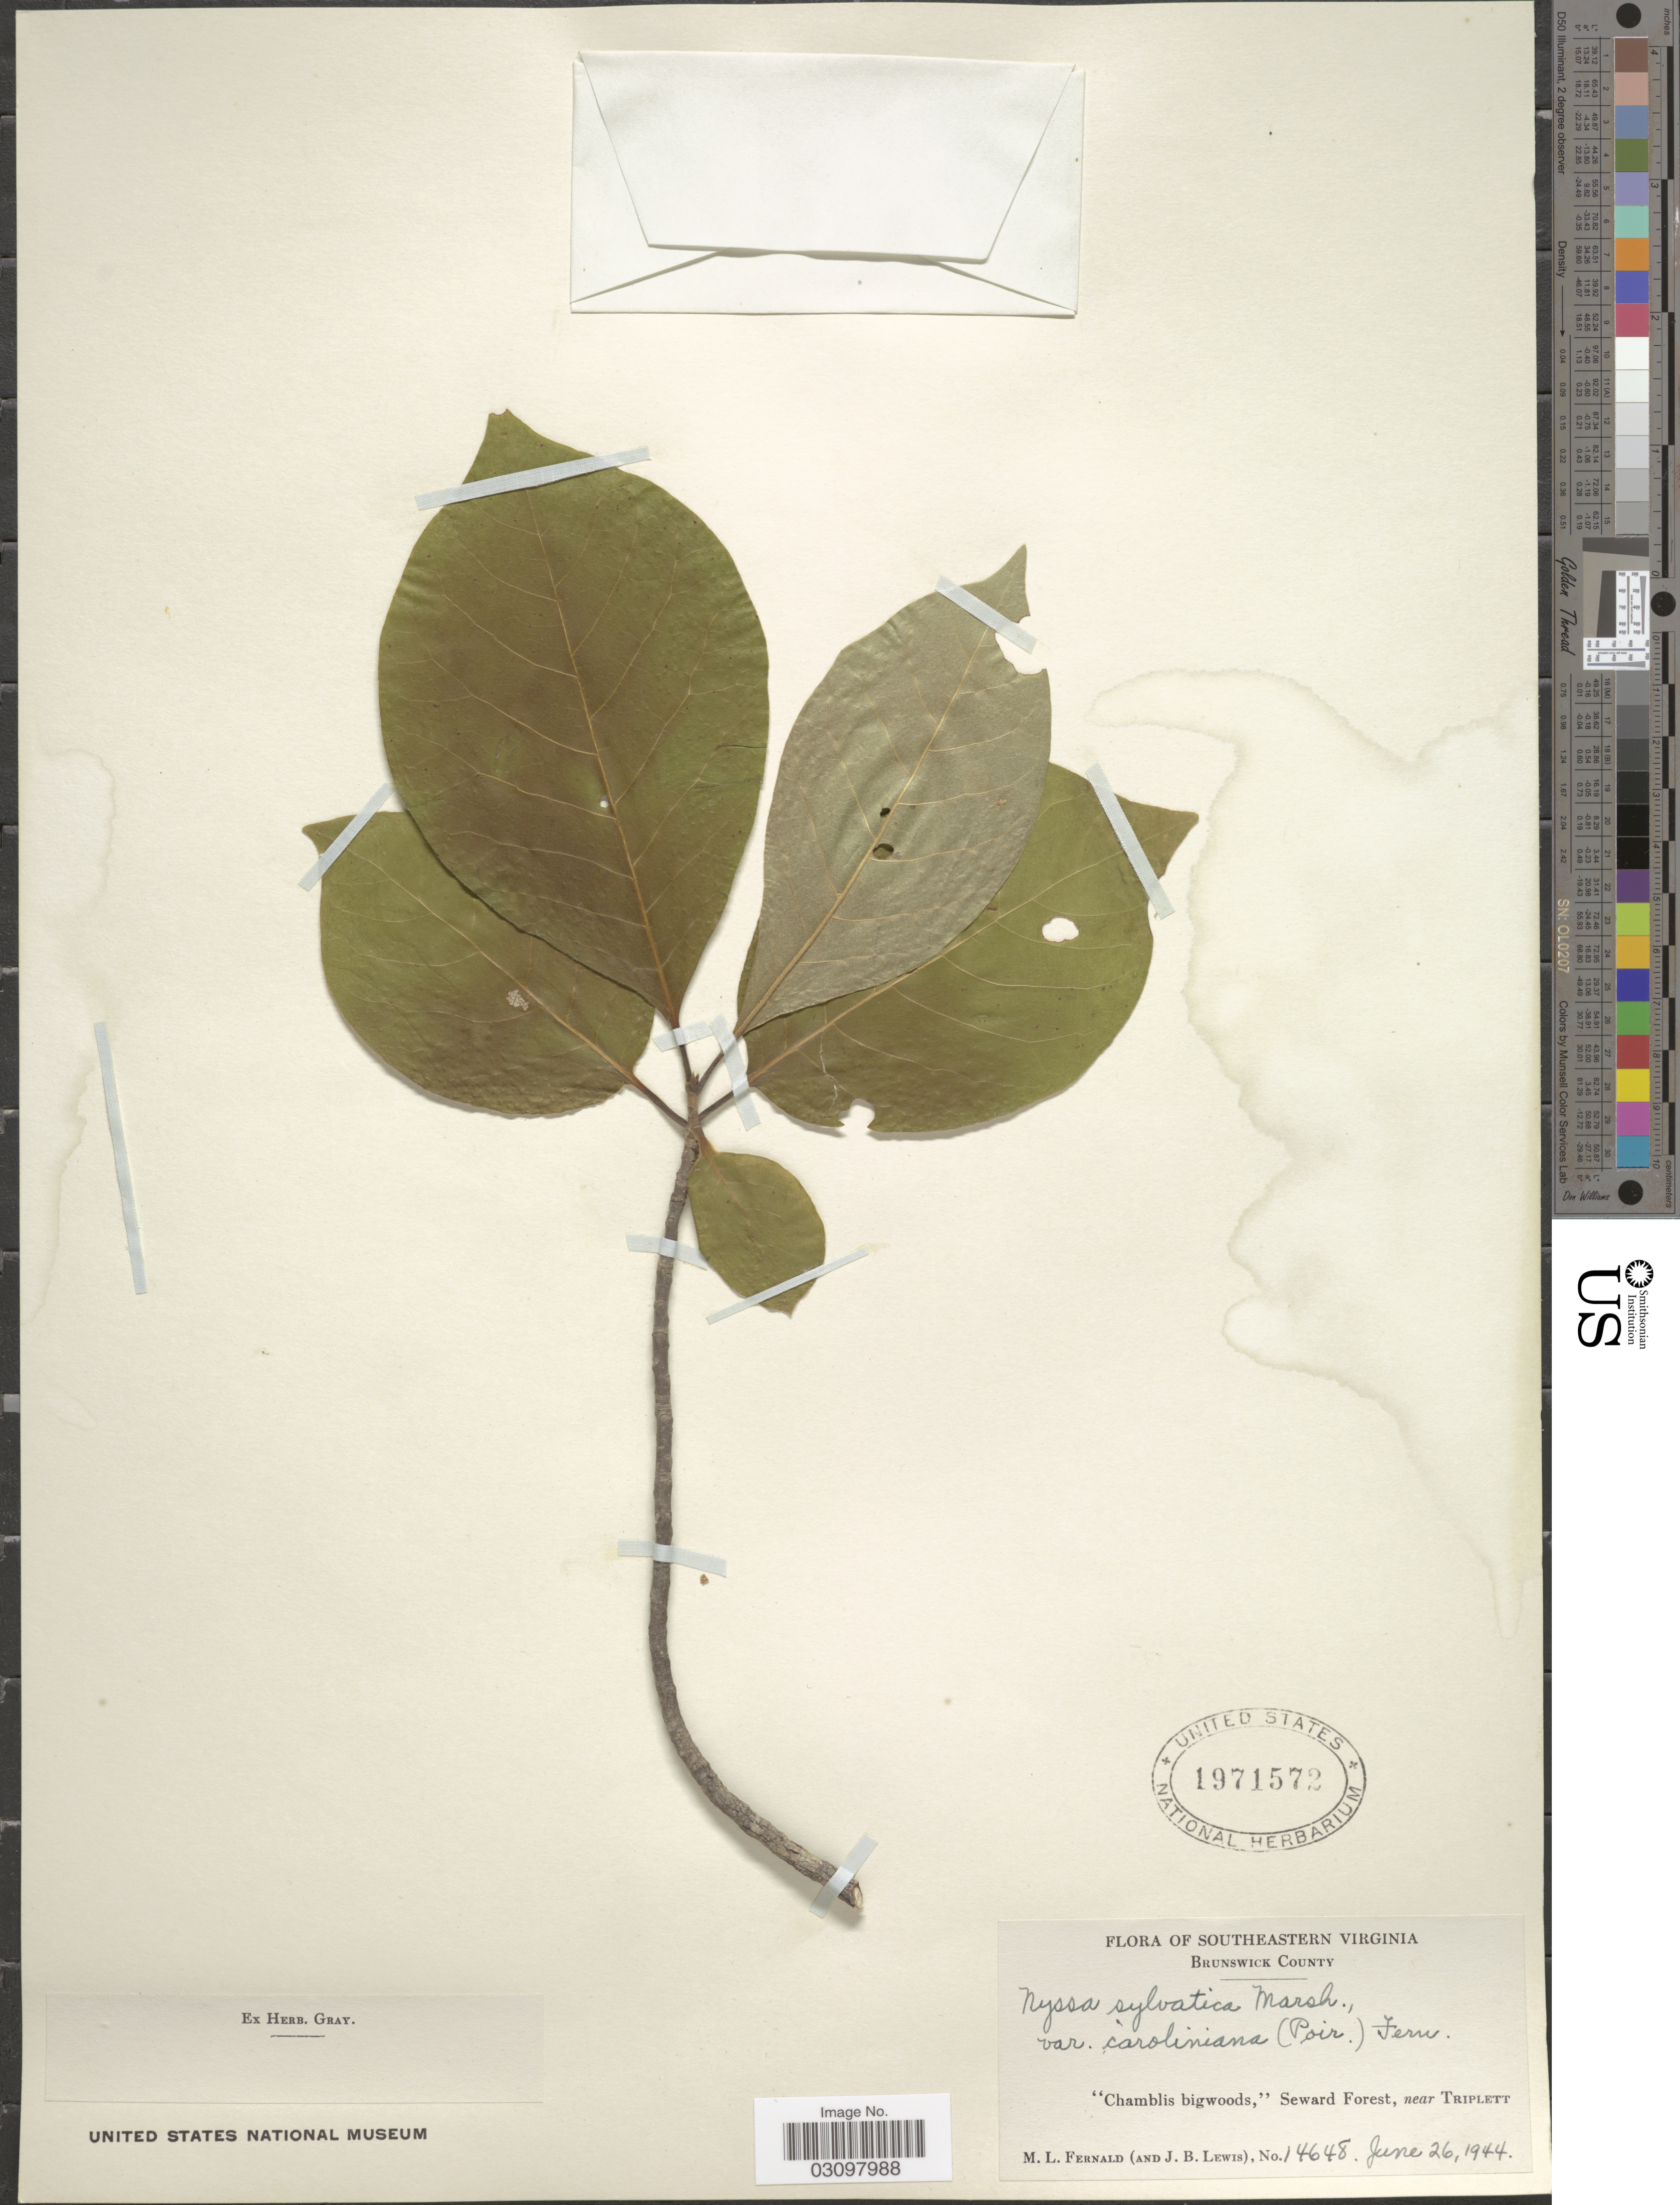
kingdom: Plantae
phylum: Tracheophyta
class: Magnoliopsida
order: Cornales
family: Nyssaceae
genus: Nyssa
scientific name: Nyssa sylvatica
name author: Marshall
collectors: M. L. Fernald & J. B. Lewis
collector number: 14648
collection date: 1944-06-26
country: United States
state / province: Virginia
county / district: Brunswick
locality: Southeastern Virginia. Brunswick County. "Chamblis bigwoods," Seward Forest, near Triplett.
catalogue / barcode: US 1971572